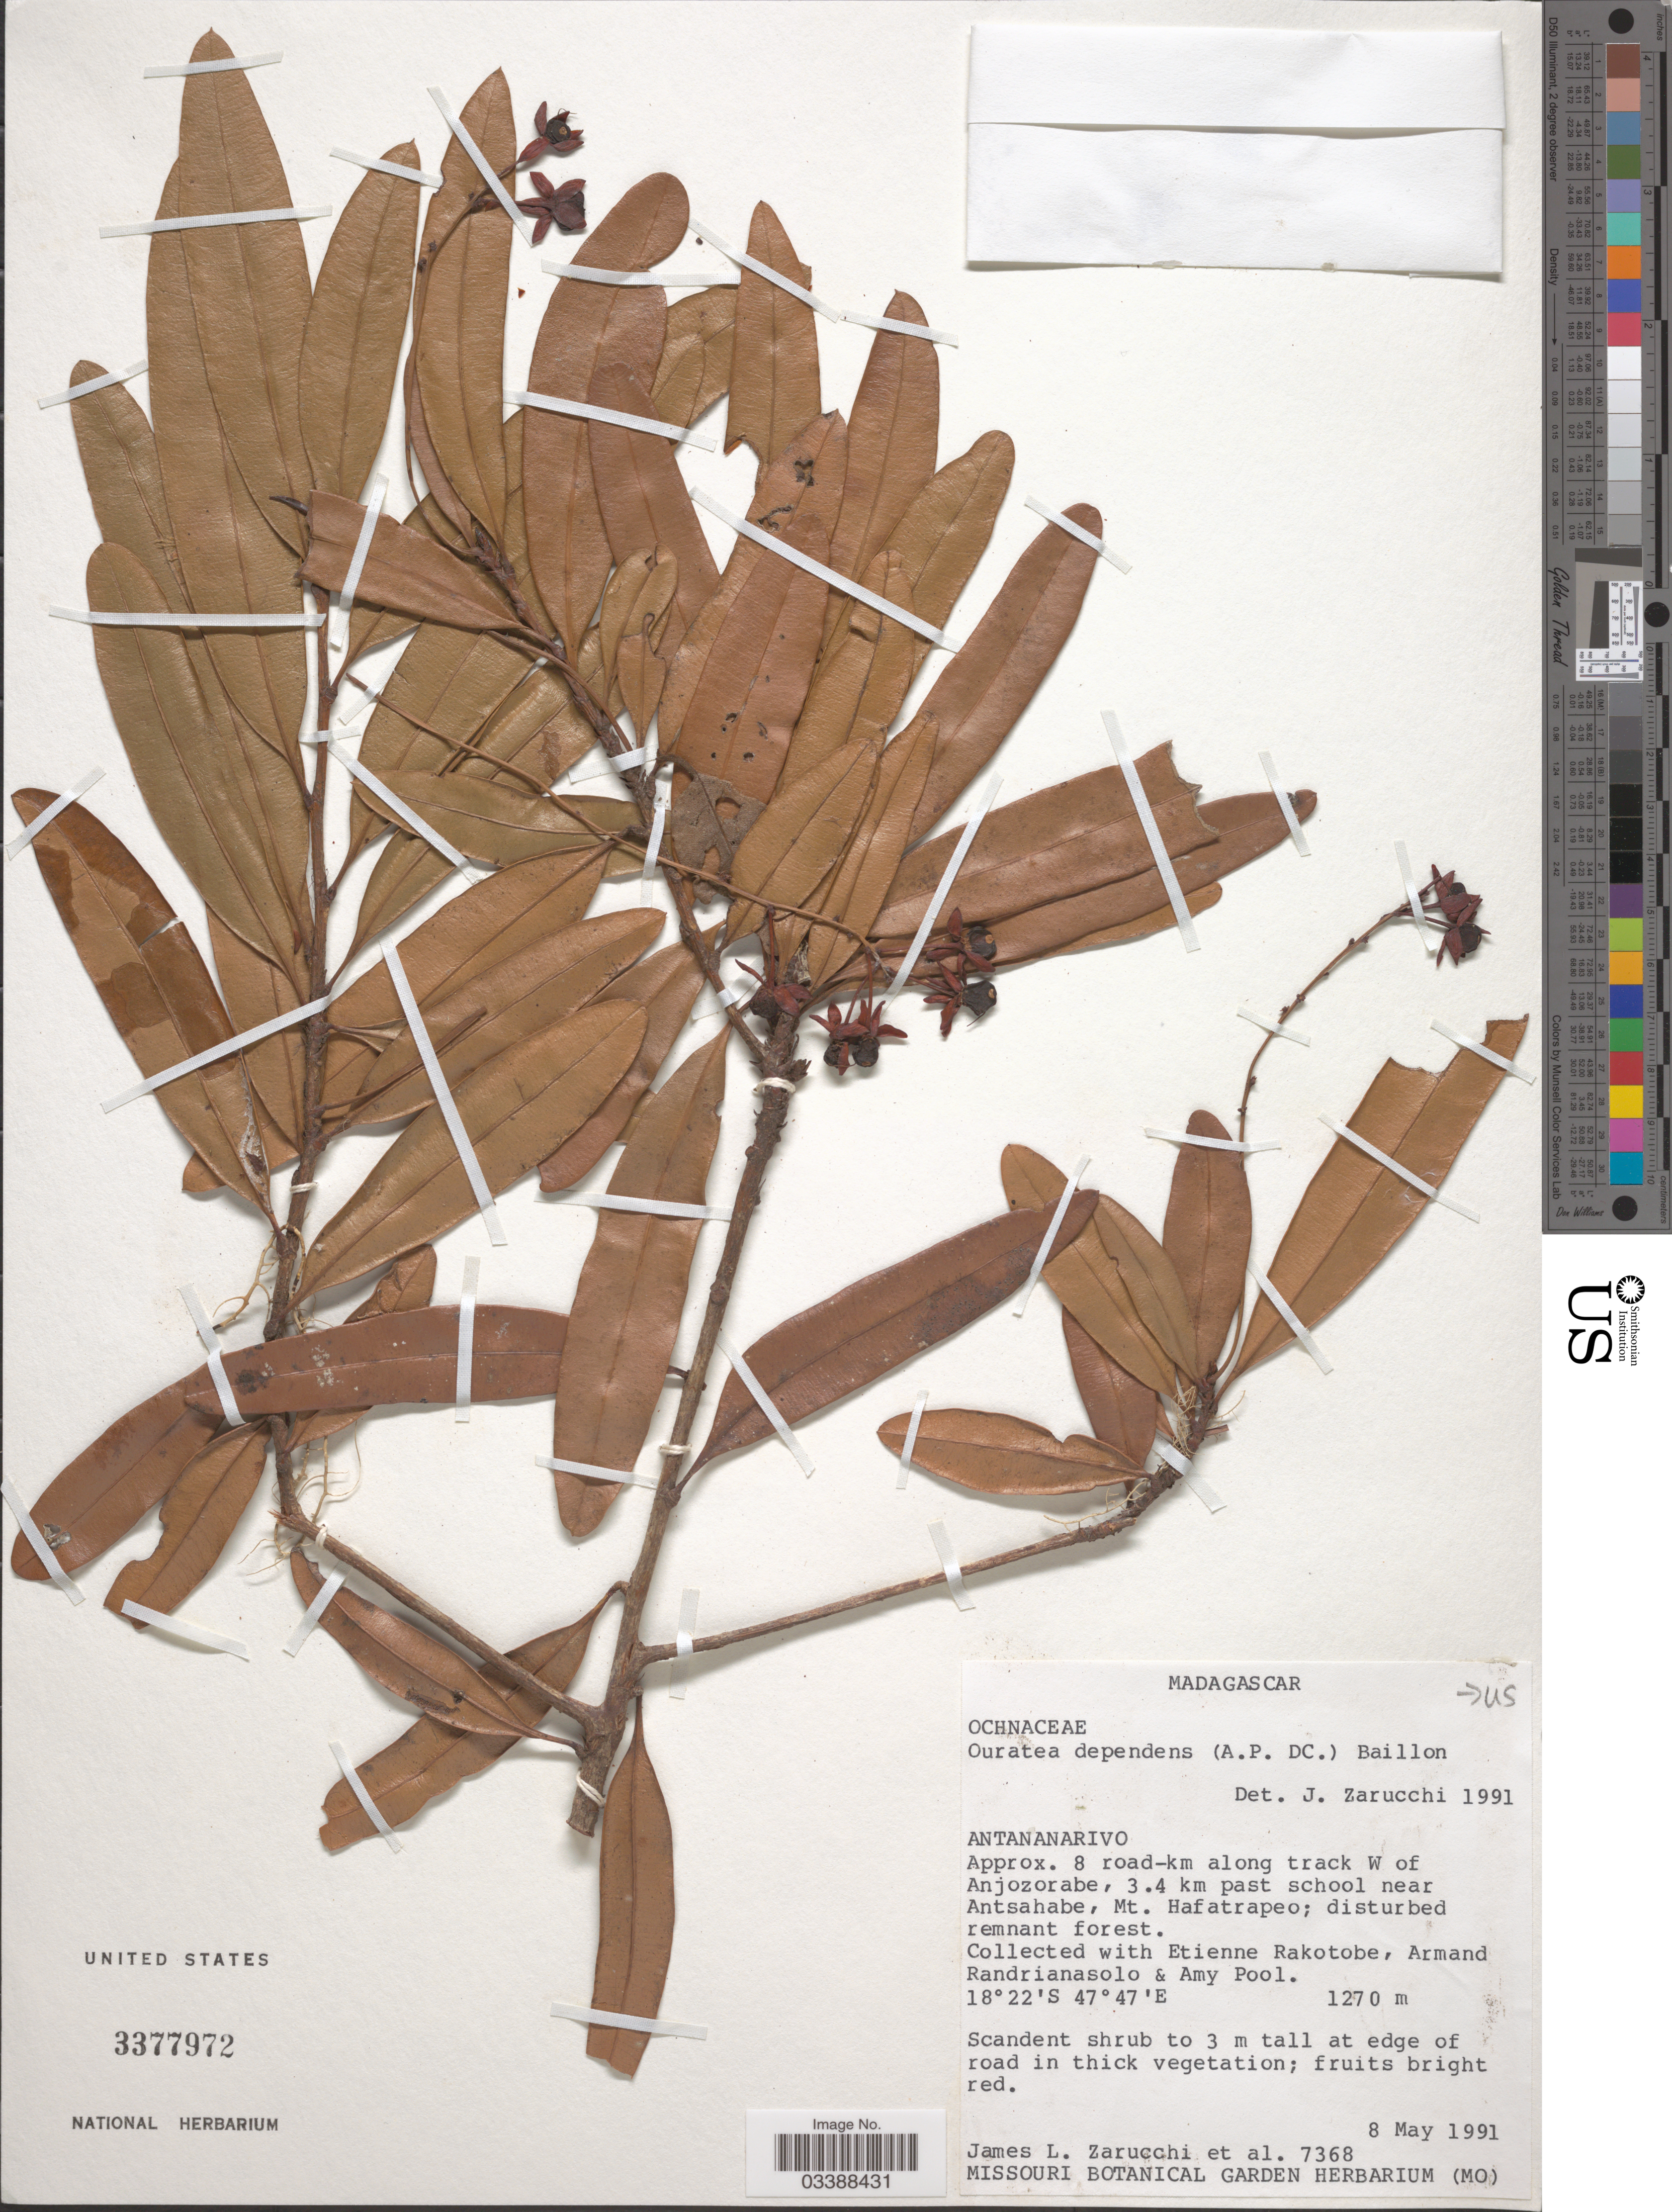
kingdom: Plantae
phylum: Tracheophyta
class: Magnoliopsida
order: Malpighiales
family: Ochnaceae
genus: Ouratea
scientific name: Ouratea dependens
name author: (DC.) Baill.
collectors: J. L. Zarucchi, E. Rakotobe, A. Randrianasolo & A. Pool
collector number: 7368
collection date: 1991-05-08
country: Madagascar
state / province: Analamanga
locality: Approx. 8 road-km along track W of Anjozorabe, 3.4 km past school near Antsahabe, Mt. Hafatrapeo.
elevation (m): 1270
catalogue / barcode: US 3377972